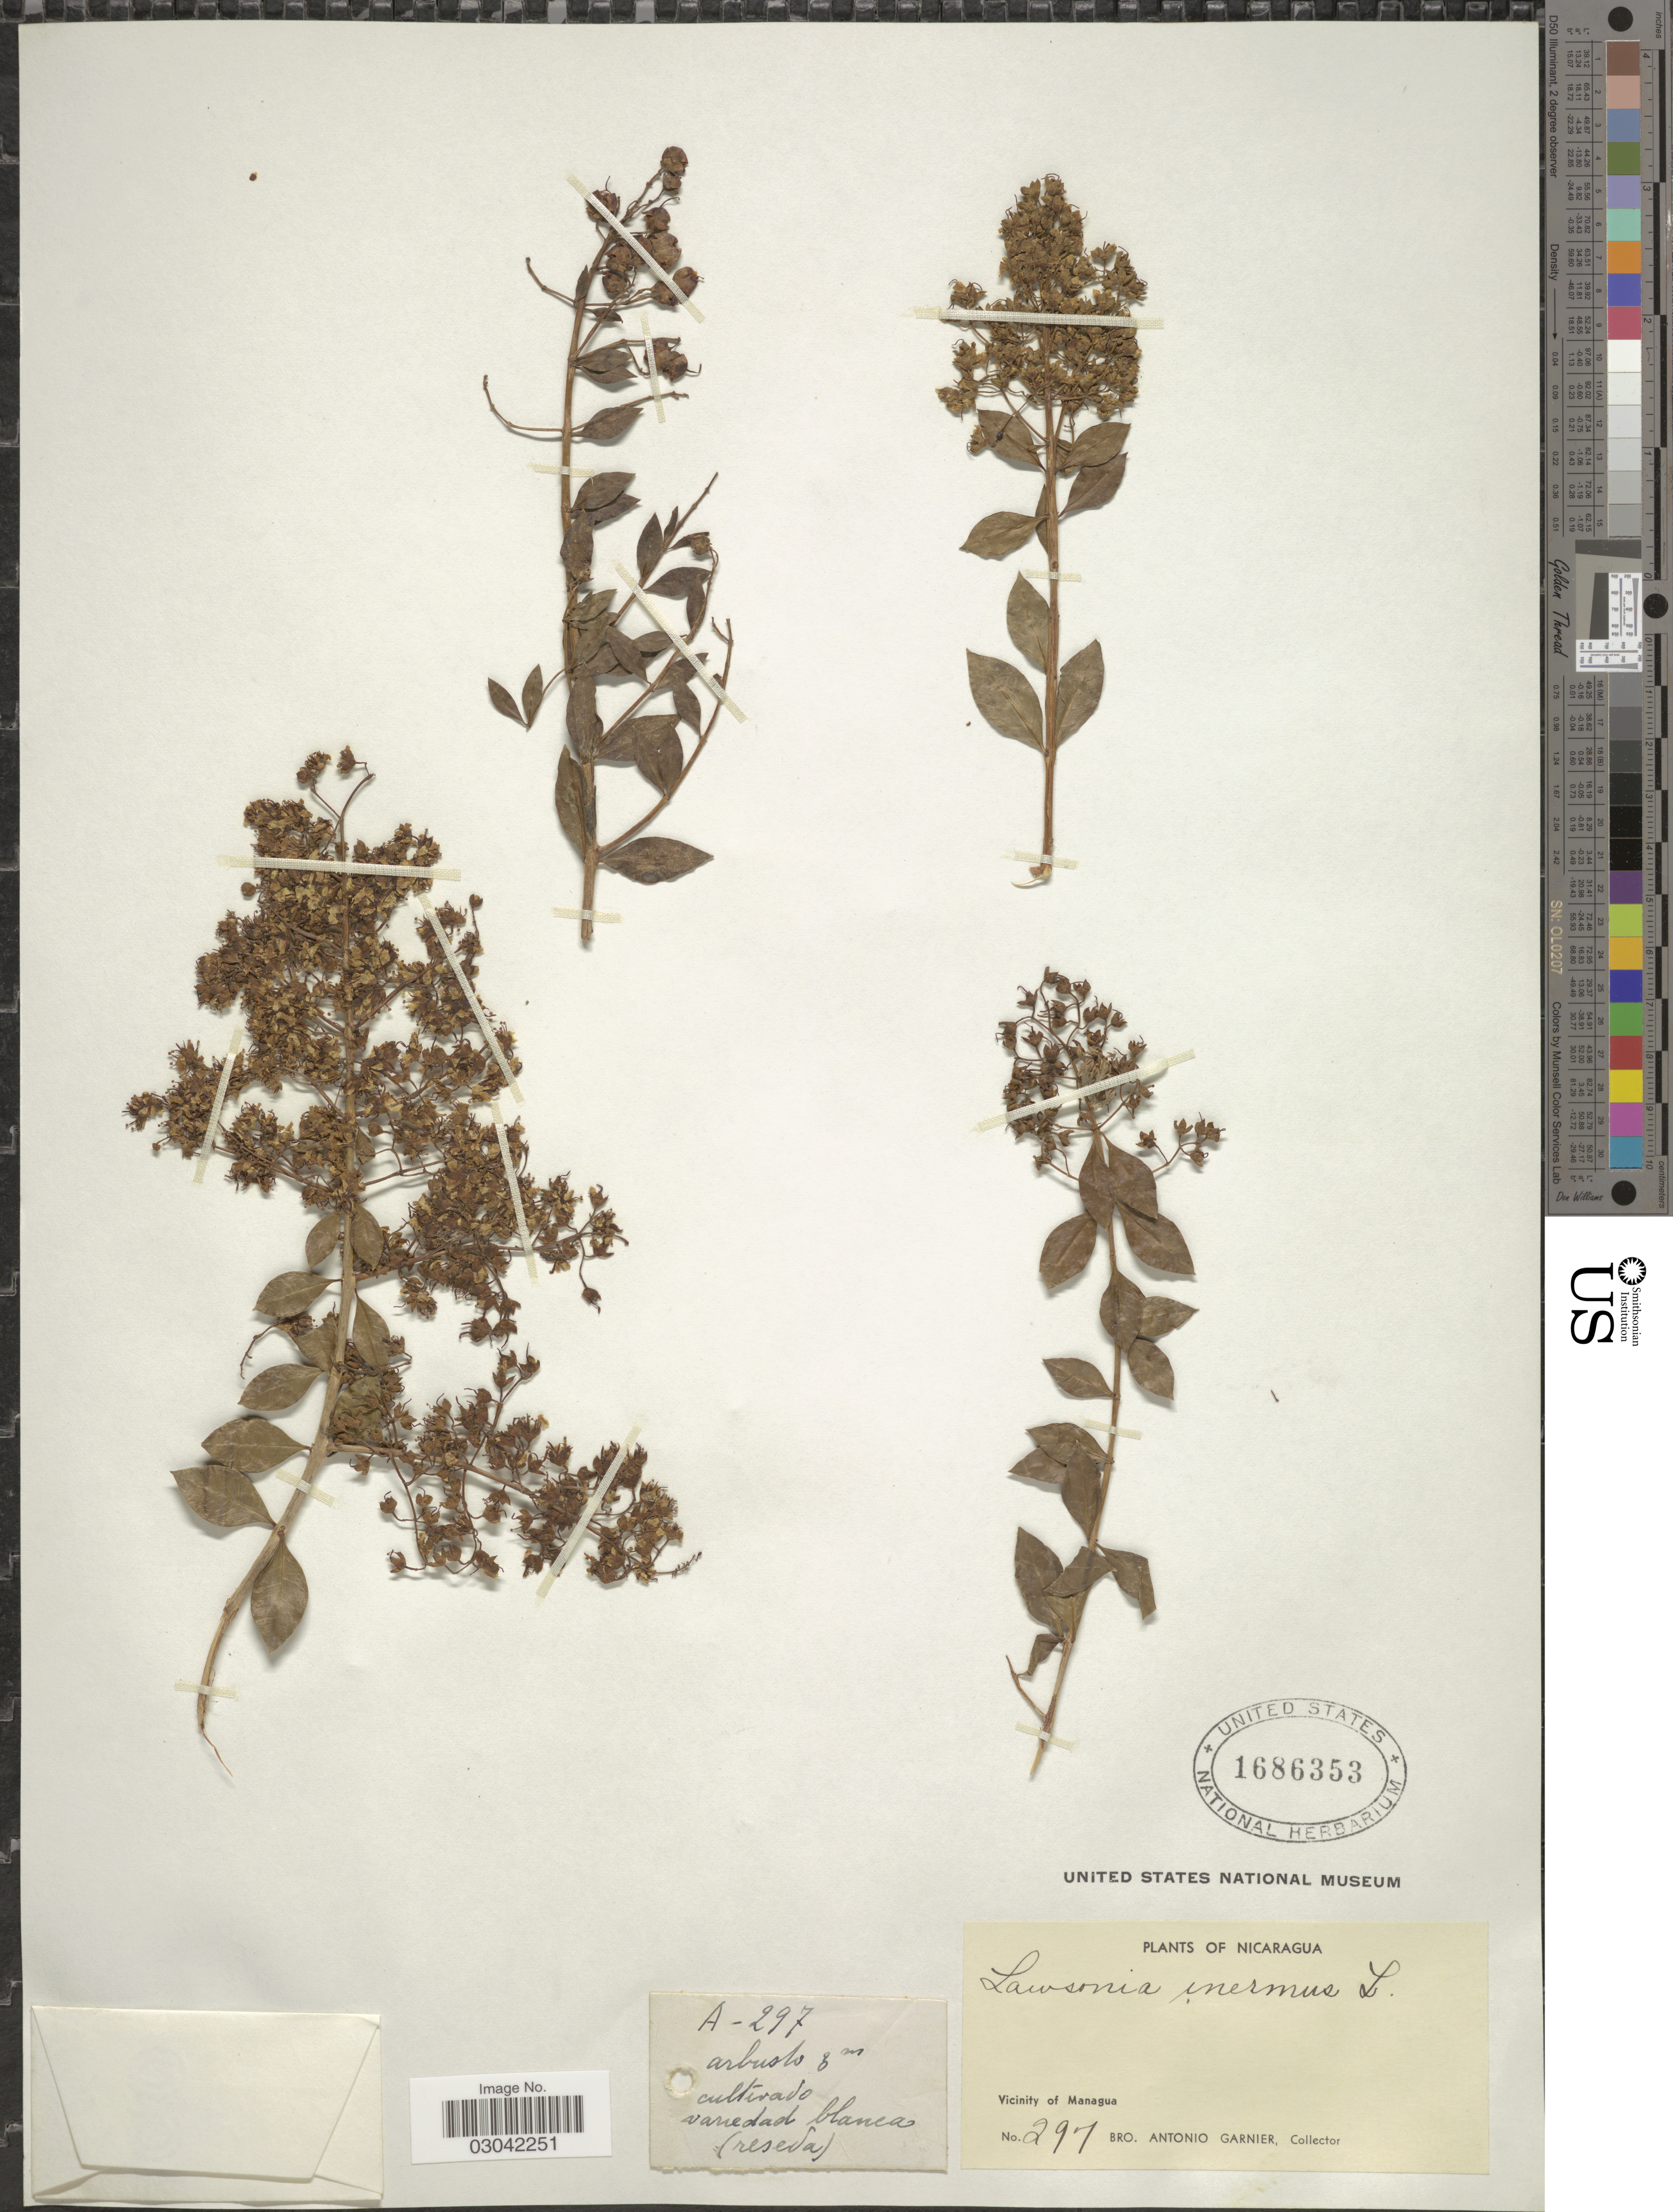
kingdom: Plantae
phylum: Tracheophyta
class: Magnoliopsida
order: Myrtales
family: Lythraceae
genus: Lawsonia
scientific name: Lawsonia inermis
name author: L.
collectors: Bro. A. Garnier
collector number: A-297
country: Nicaragua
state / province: Managua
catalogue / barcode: US 1686353